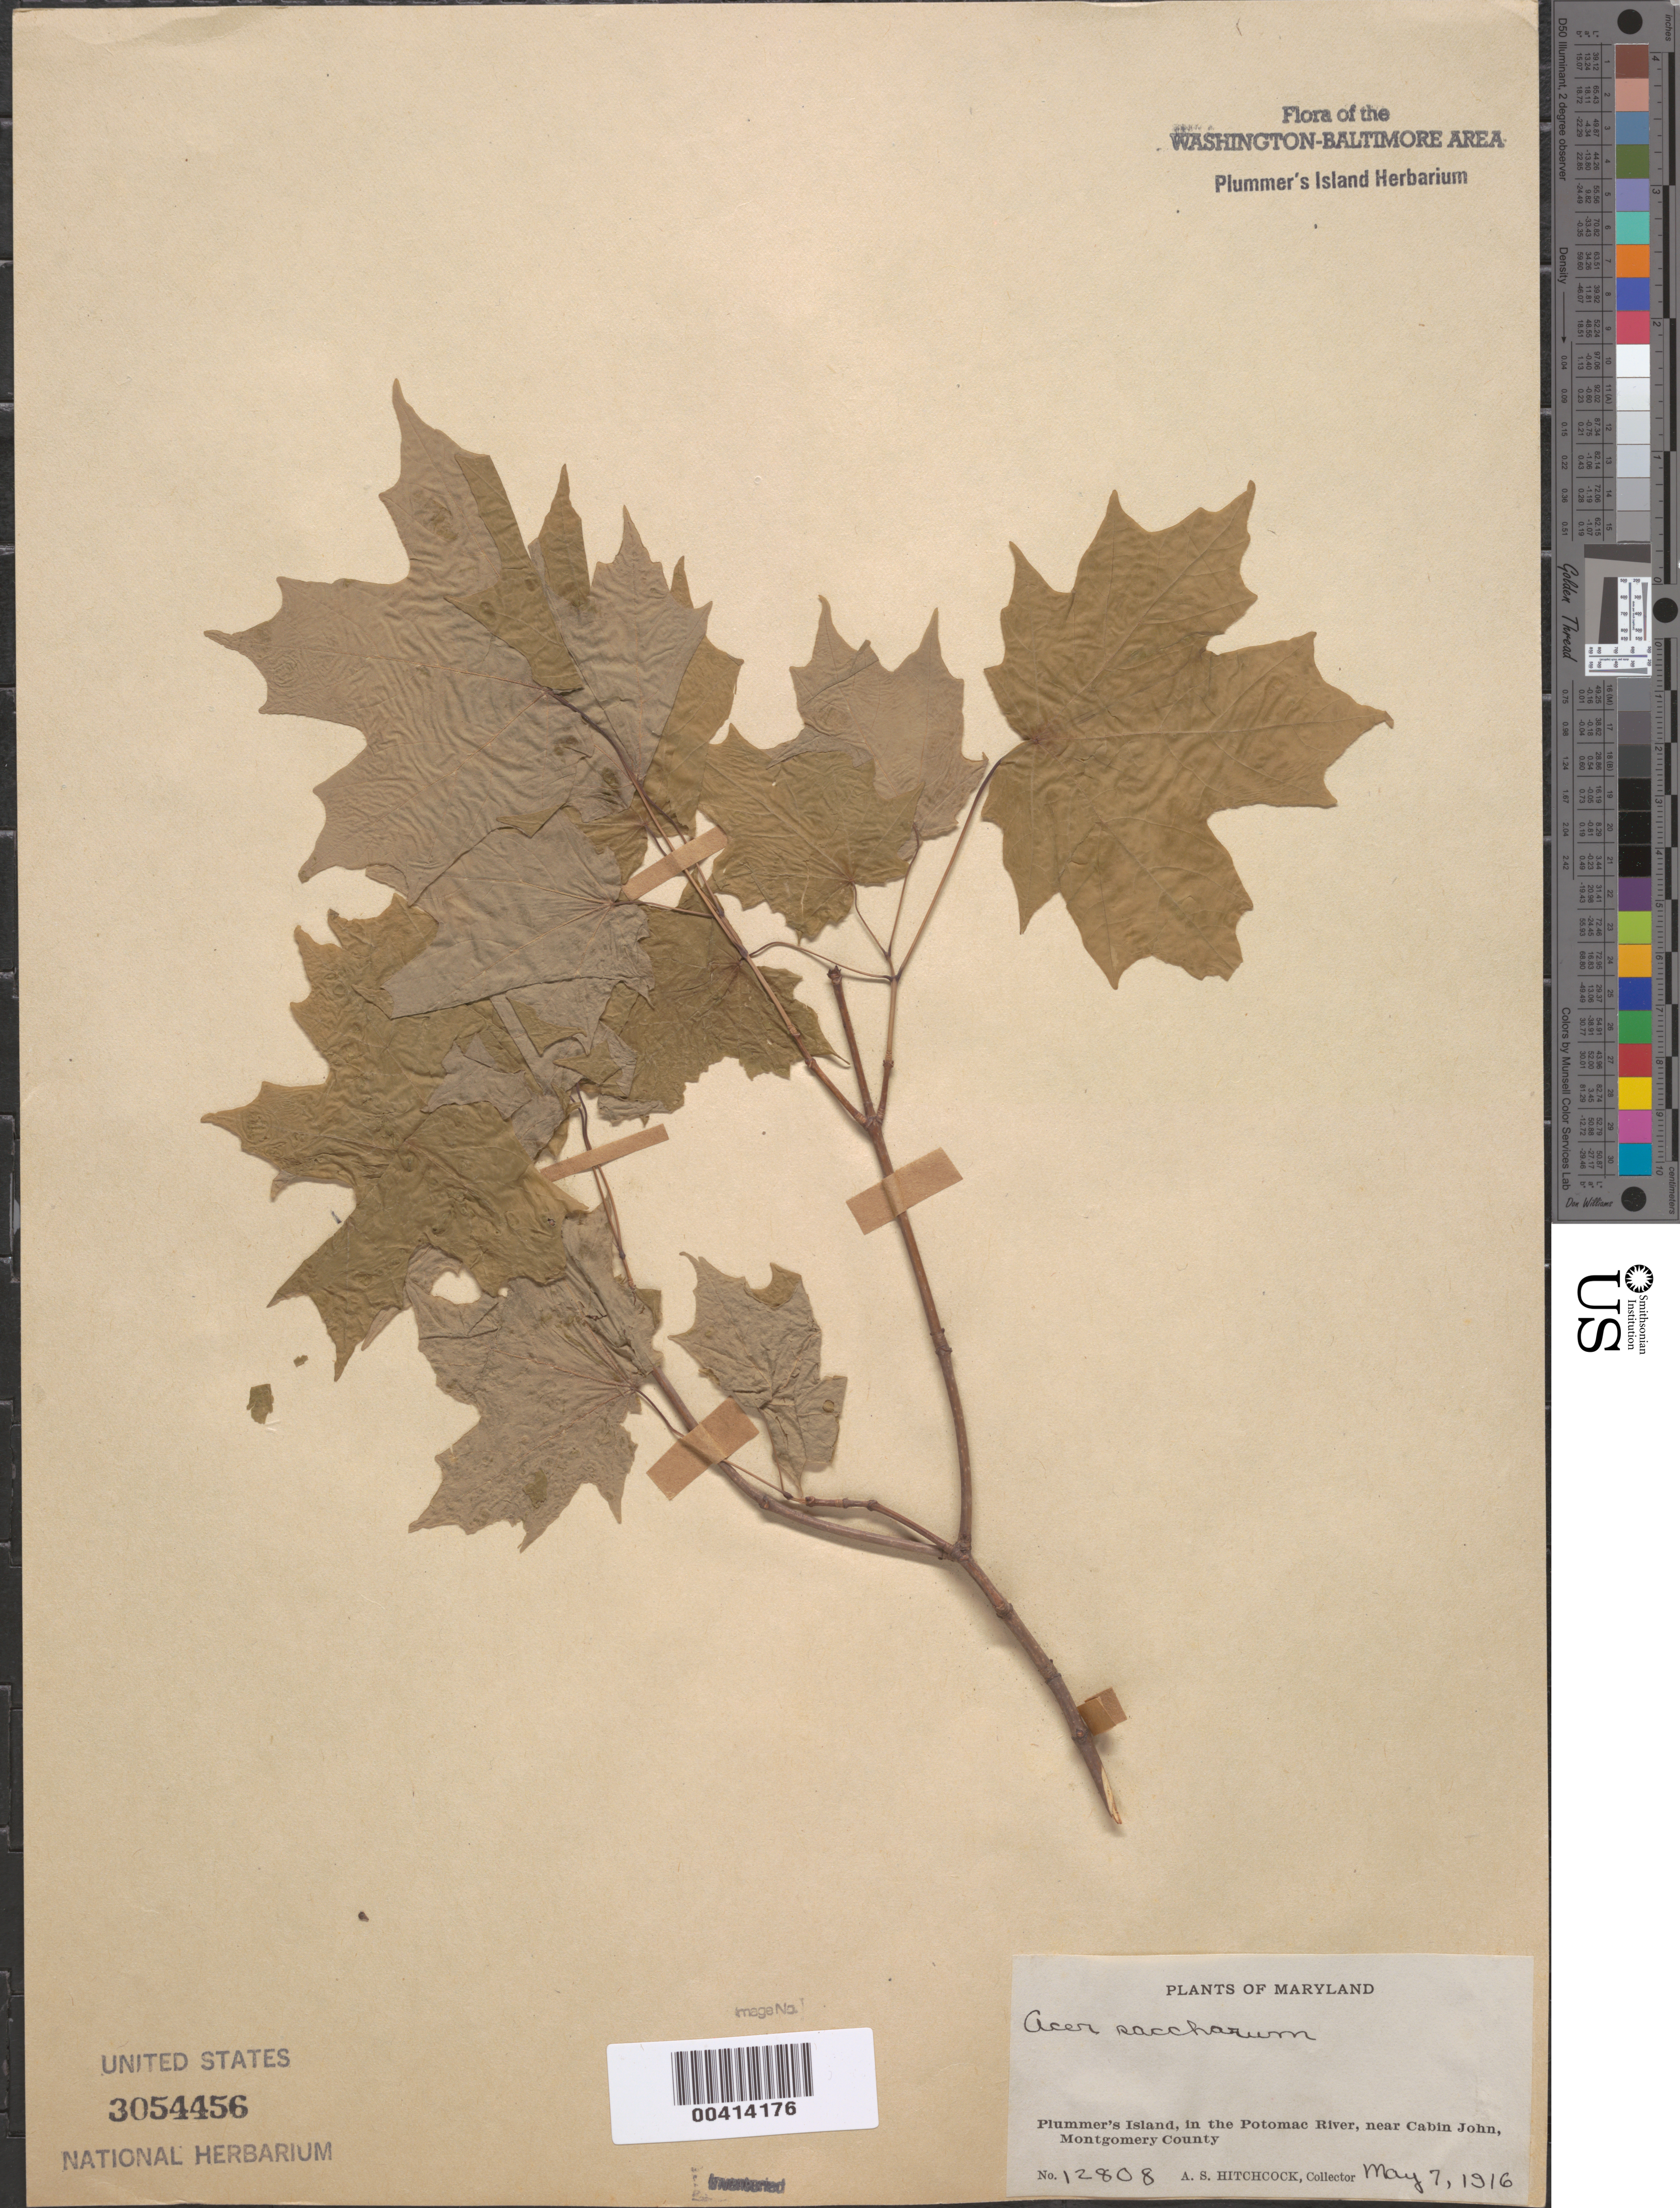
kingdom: Plantae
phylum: Tracheophyta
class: Magnoliopsida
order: Sapindales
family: Sapindaceae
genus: Acer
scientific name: Acer saccharum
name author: Marshall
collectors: A. S. Hitchcock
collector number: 12808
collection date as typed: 04 May 1916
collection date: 1916-05-04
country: United States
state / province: Maryland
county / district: Montgomery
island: Plummers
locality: Plummer's Island C. & O. Canal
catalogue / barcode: US 3054456